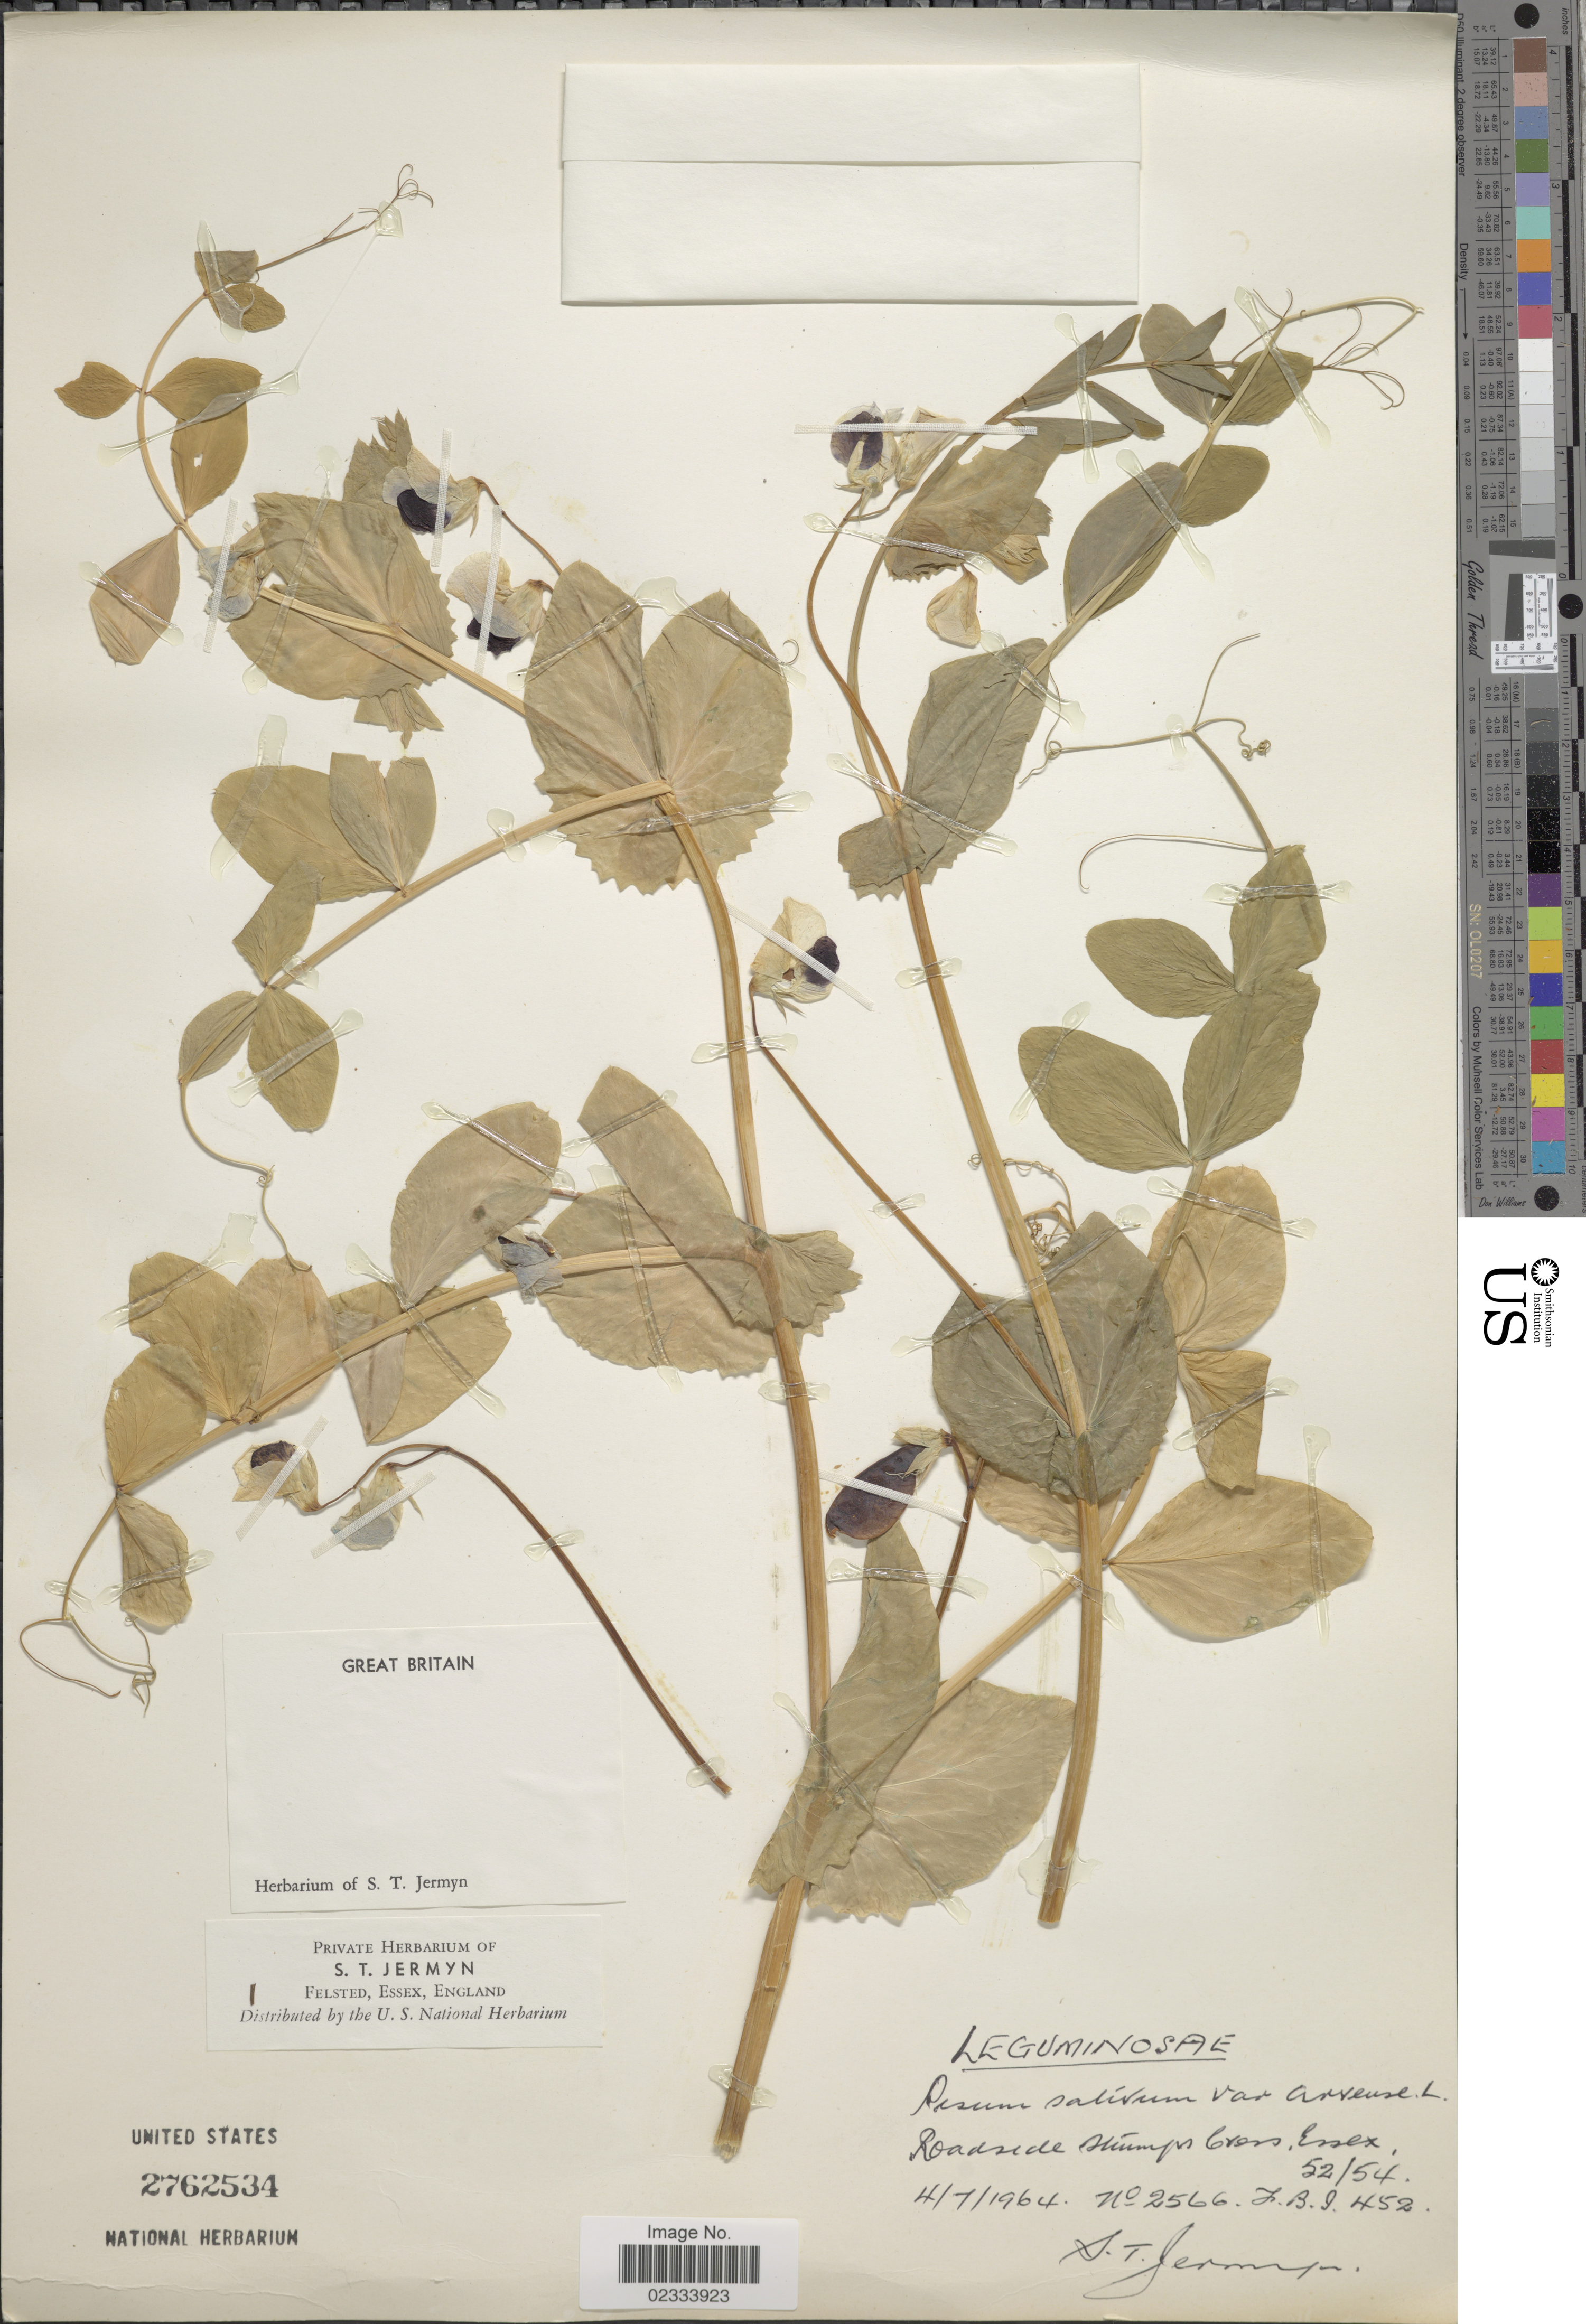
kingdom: Plantae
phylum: Tracheophyta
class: Magnoliopsida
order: Fabales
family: Fabaceae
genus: Pisum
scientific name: Pisum sativum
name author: L.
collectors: S. Jermyn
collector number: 2566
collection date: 1964-07-04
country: United Kingdom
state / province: England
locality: Great Britain, Roadside stumps Cress, Essex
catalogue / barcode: US 2762534